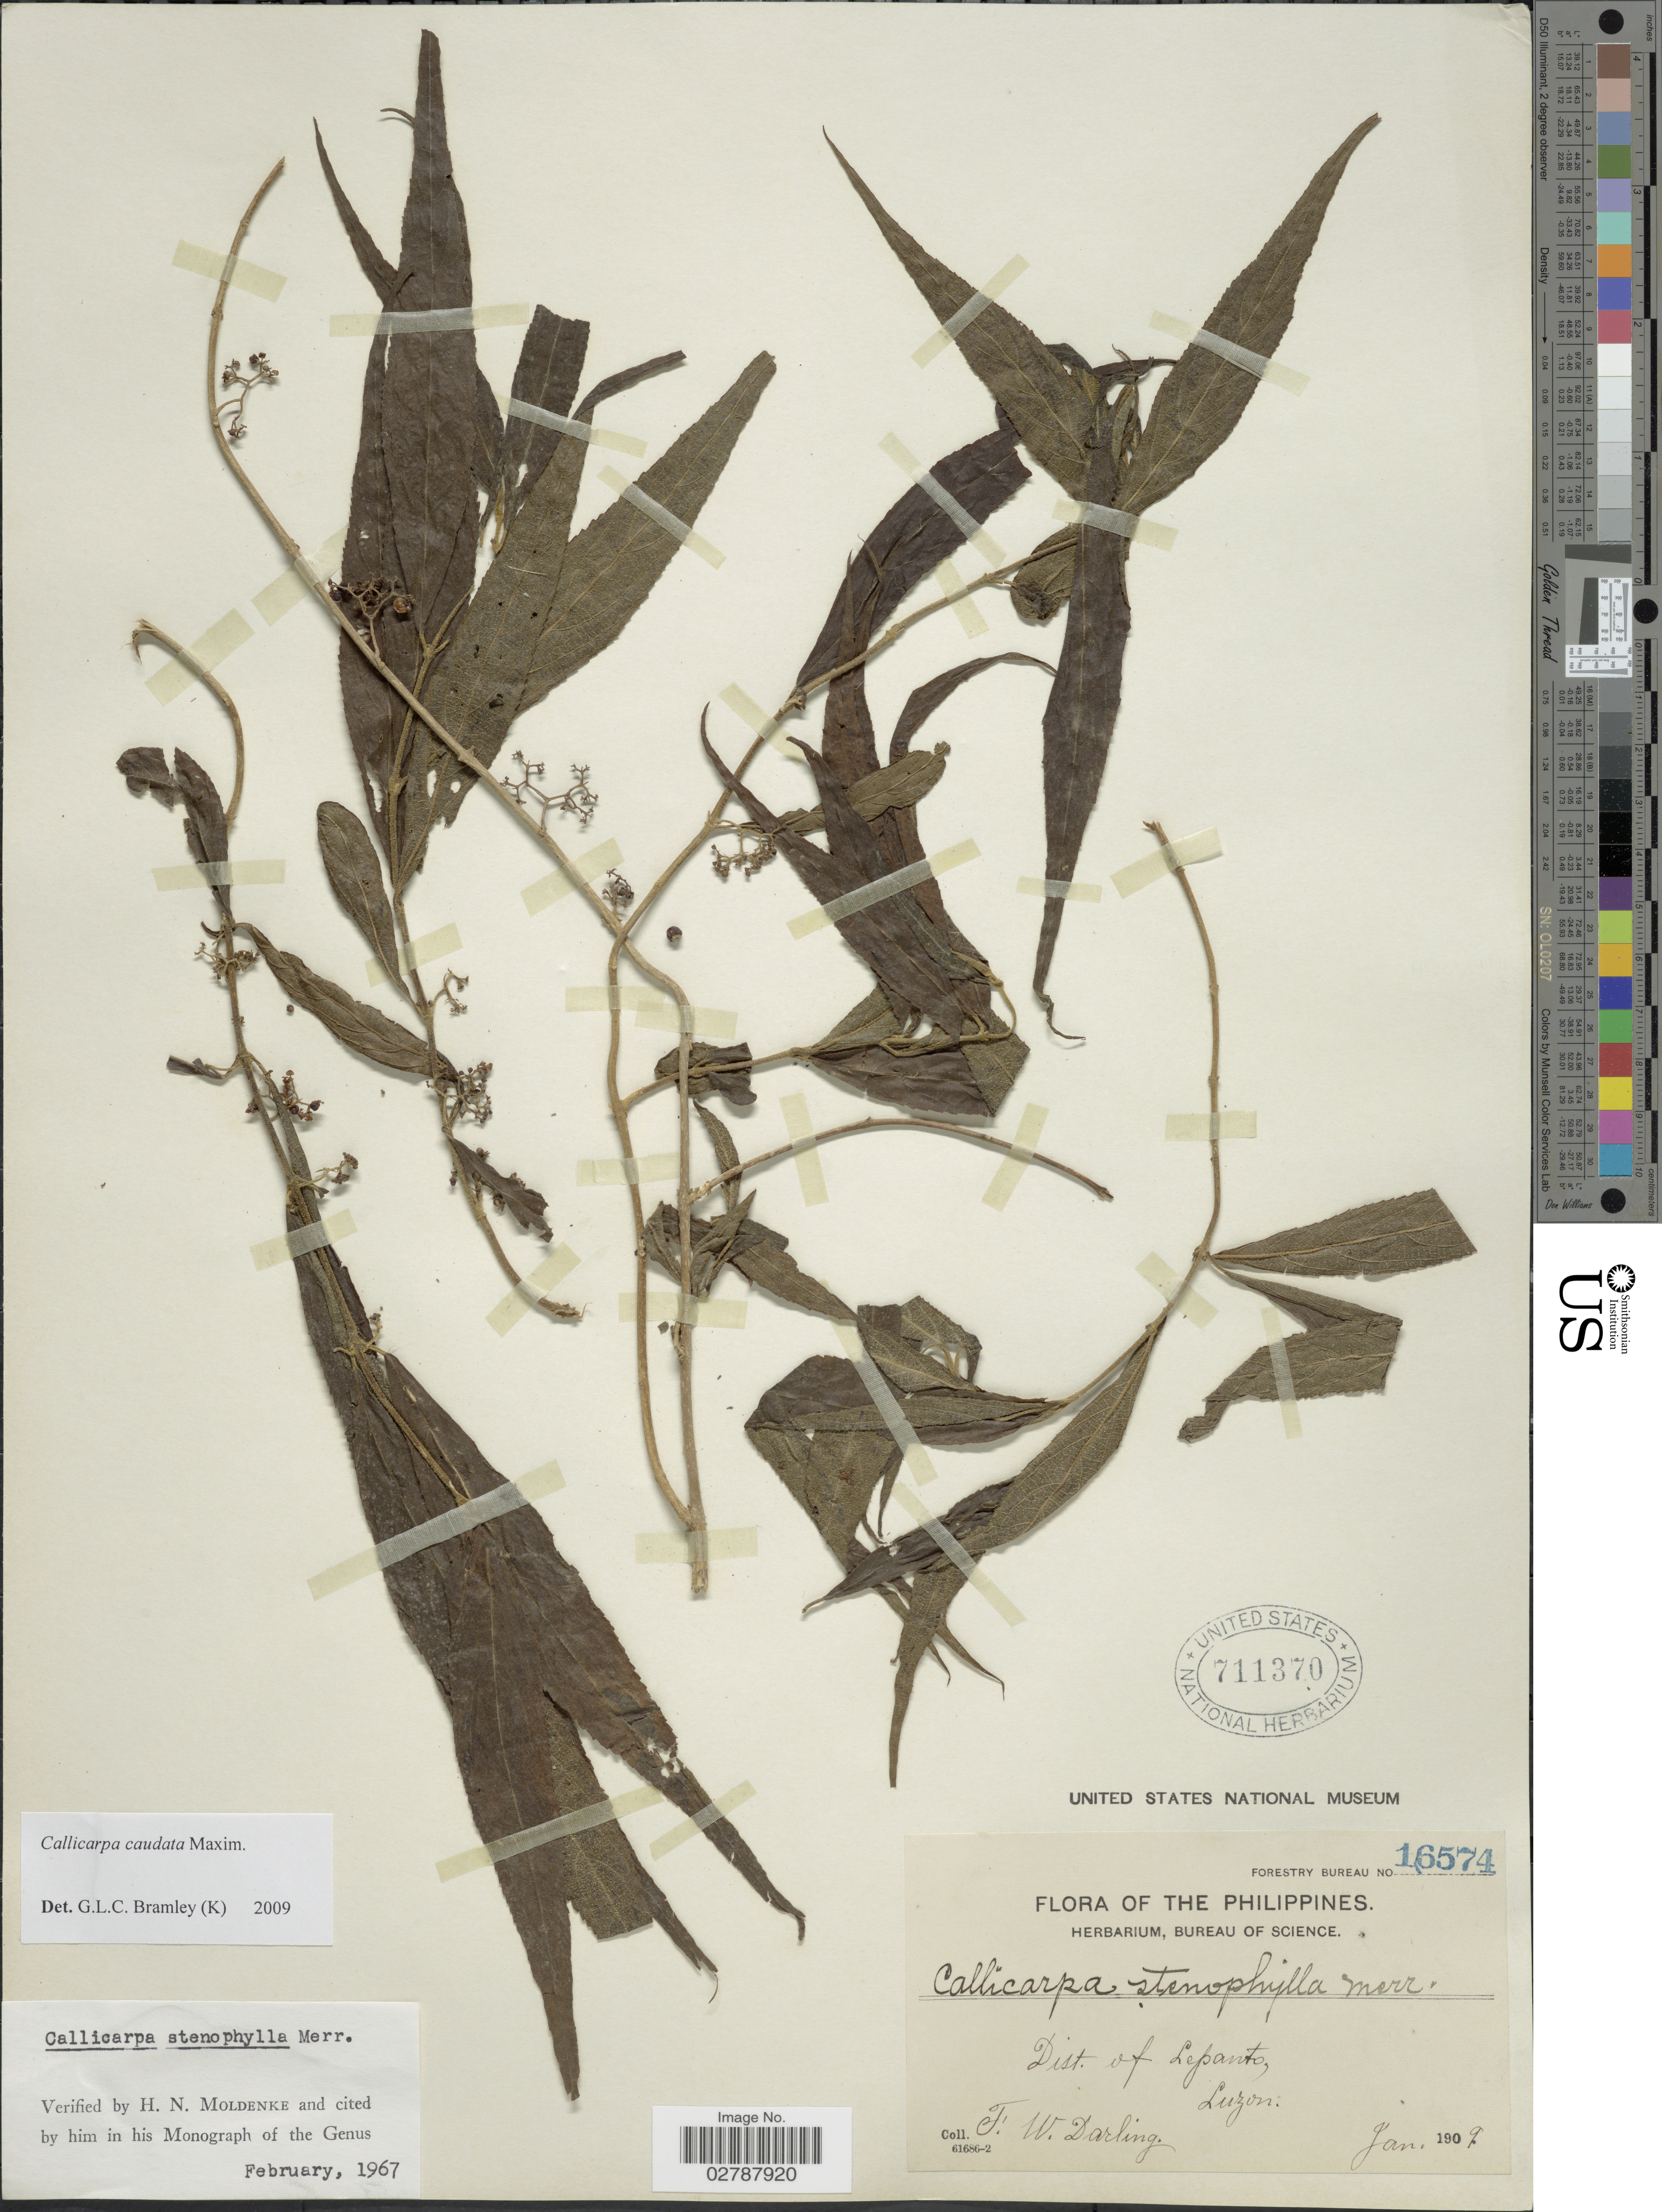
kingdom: Plantae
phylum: Tracheophyta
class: Magnoliopsida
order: Lamiales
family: Lamiaceae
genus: Callicarpa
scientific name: Callicarpa caudata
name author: Maxim.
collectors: F. Darling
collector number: Forestry Bureau16574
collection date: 1909-01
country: Philippines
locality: Dist. of Lepanto, Luzon.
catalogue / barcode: US 711370